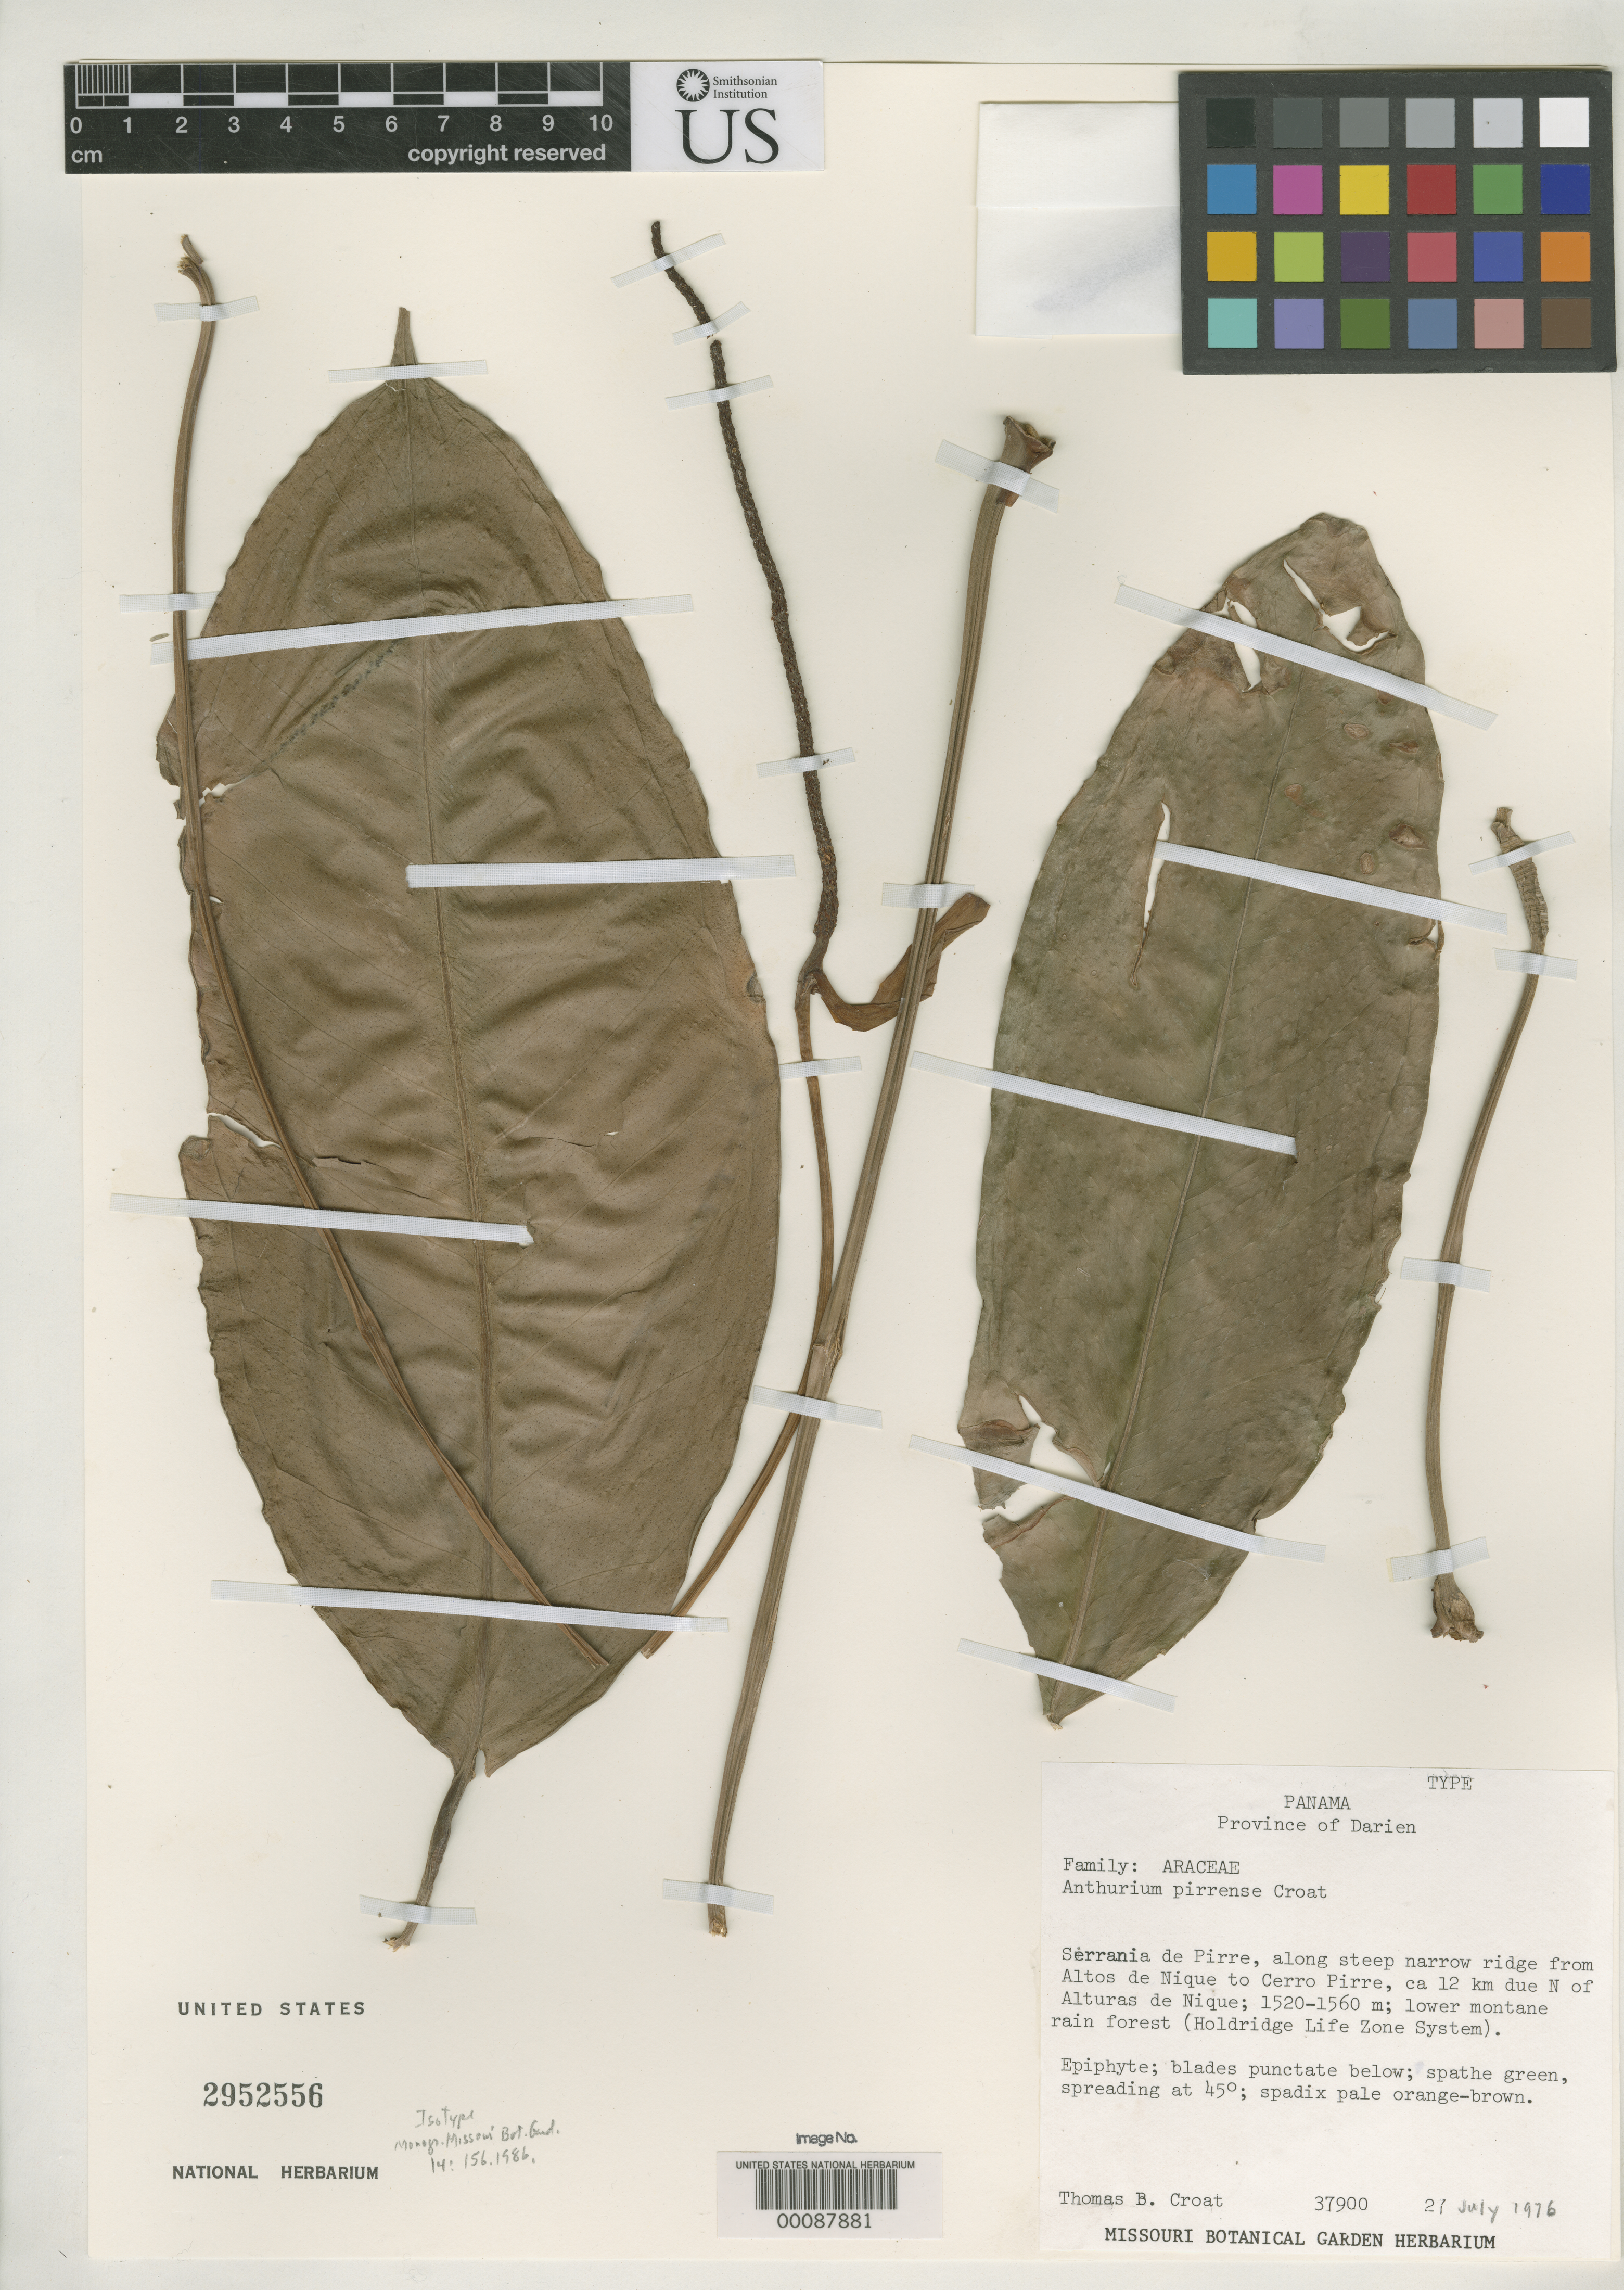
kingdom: Plantae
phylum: Tracheophyta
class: Liliopsida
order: Alismatales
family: Araceae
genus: Anthurium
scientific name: Anthurium pirrense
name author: Croat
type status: Isotype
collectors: T. B. Croat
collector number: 37900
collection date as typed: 27 Jul 1976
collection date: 1976-07-27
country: Panama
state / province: Darién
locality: Serrania de Pirre, N of Alturas de Nique.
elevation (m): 1520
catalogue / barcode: US 2952556